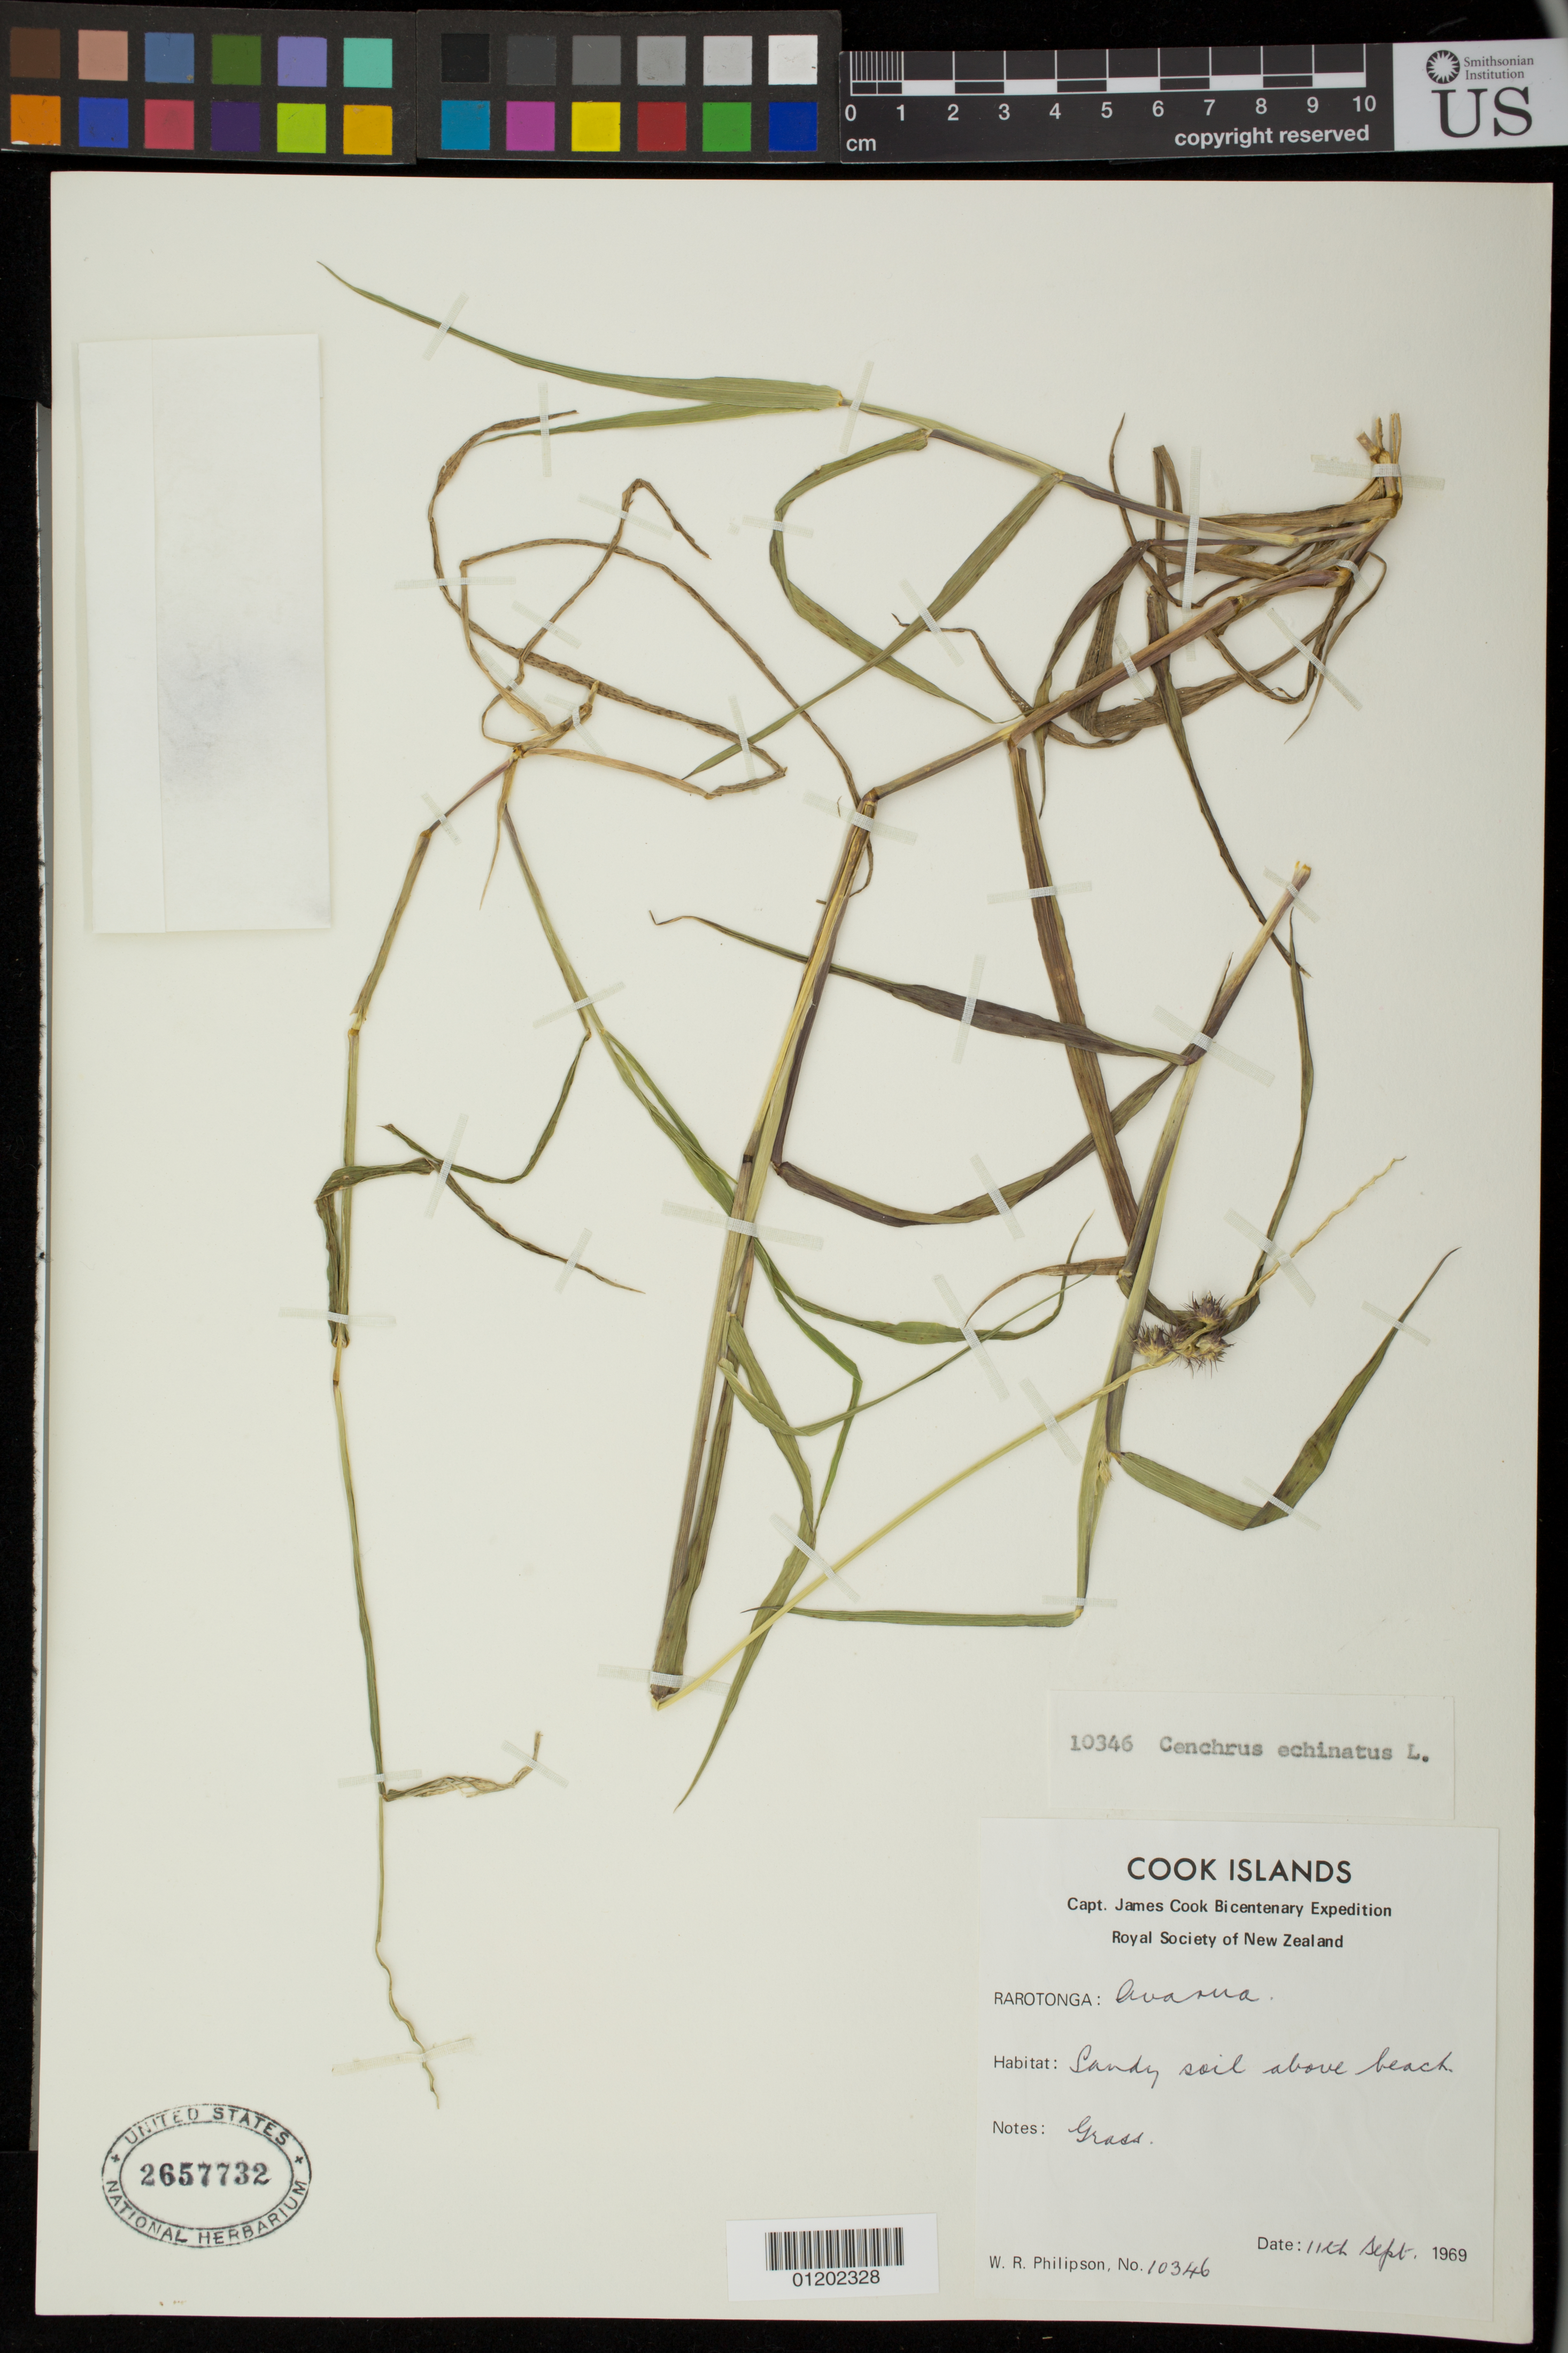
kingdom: Plantae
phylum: Tracheophyta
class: Liliopsida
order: Poales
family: Poaceae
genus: Cenchrus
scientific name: Cenchrus echinatus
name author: L.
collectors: W. R. Philipson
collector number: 10346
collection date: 1969-09-11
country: Cook Islands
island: Rarotonga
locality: Avarua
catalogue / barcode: US 2657732